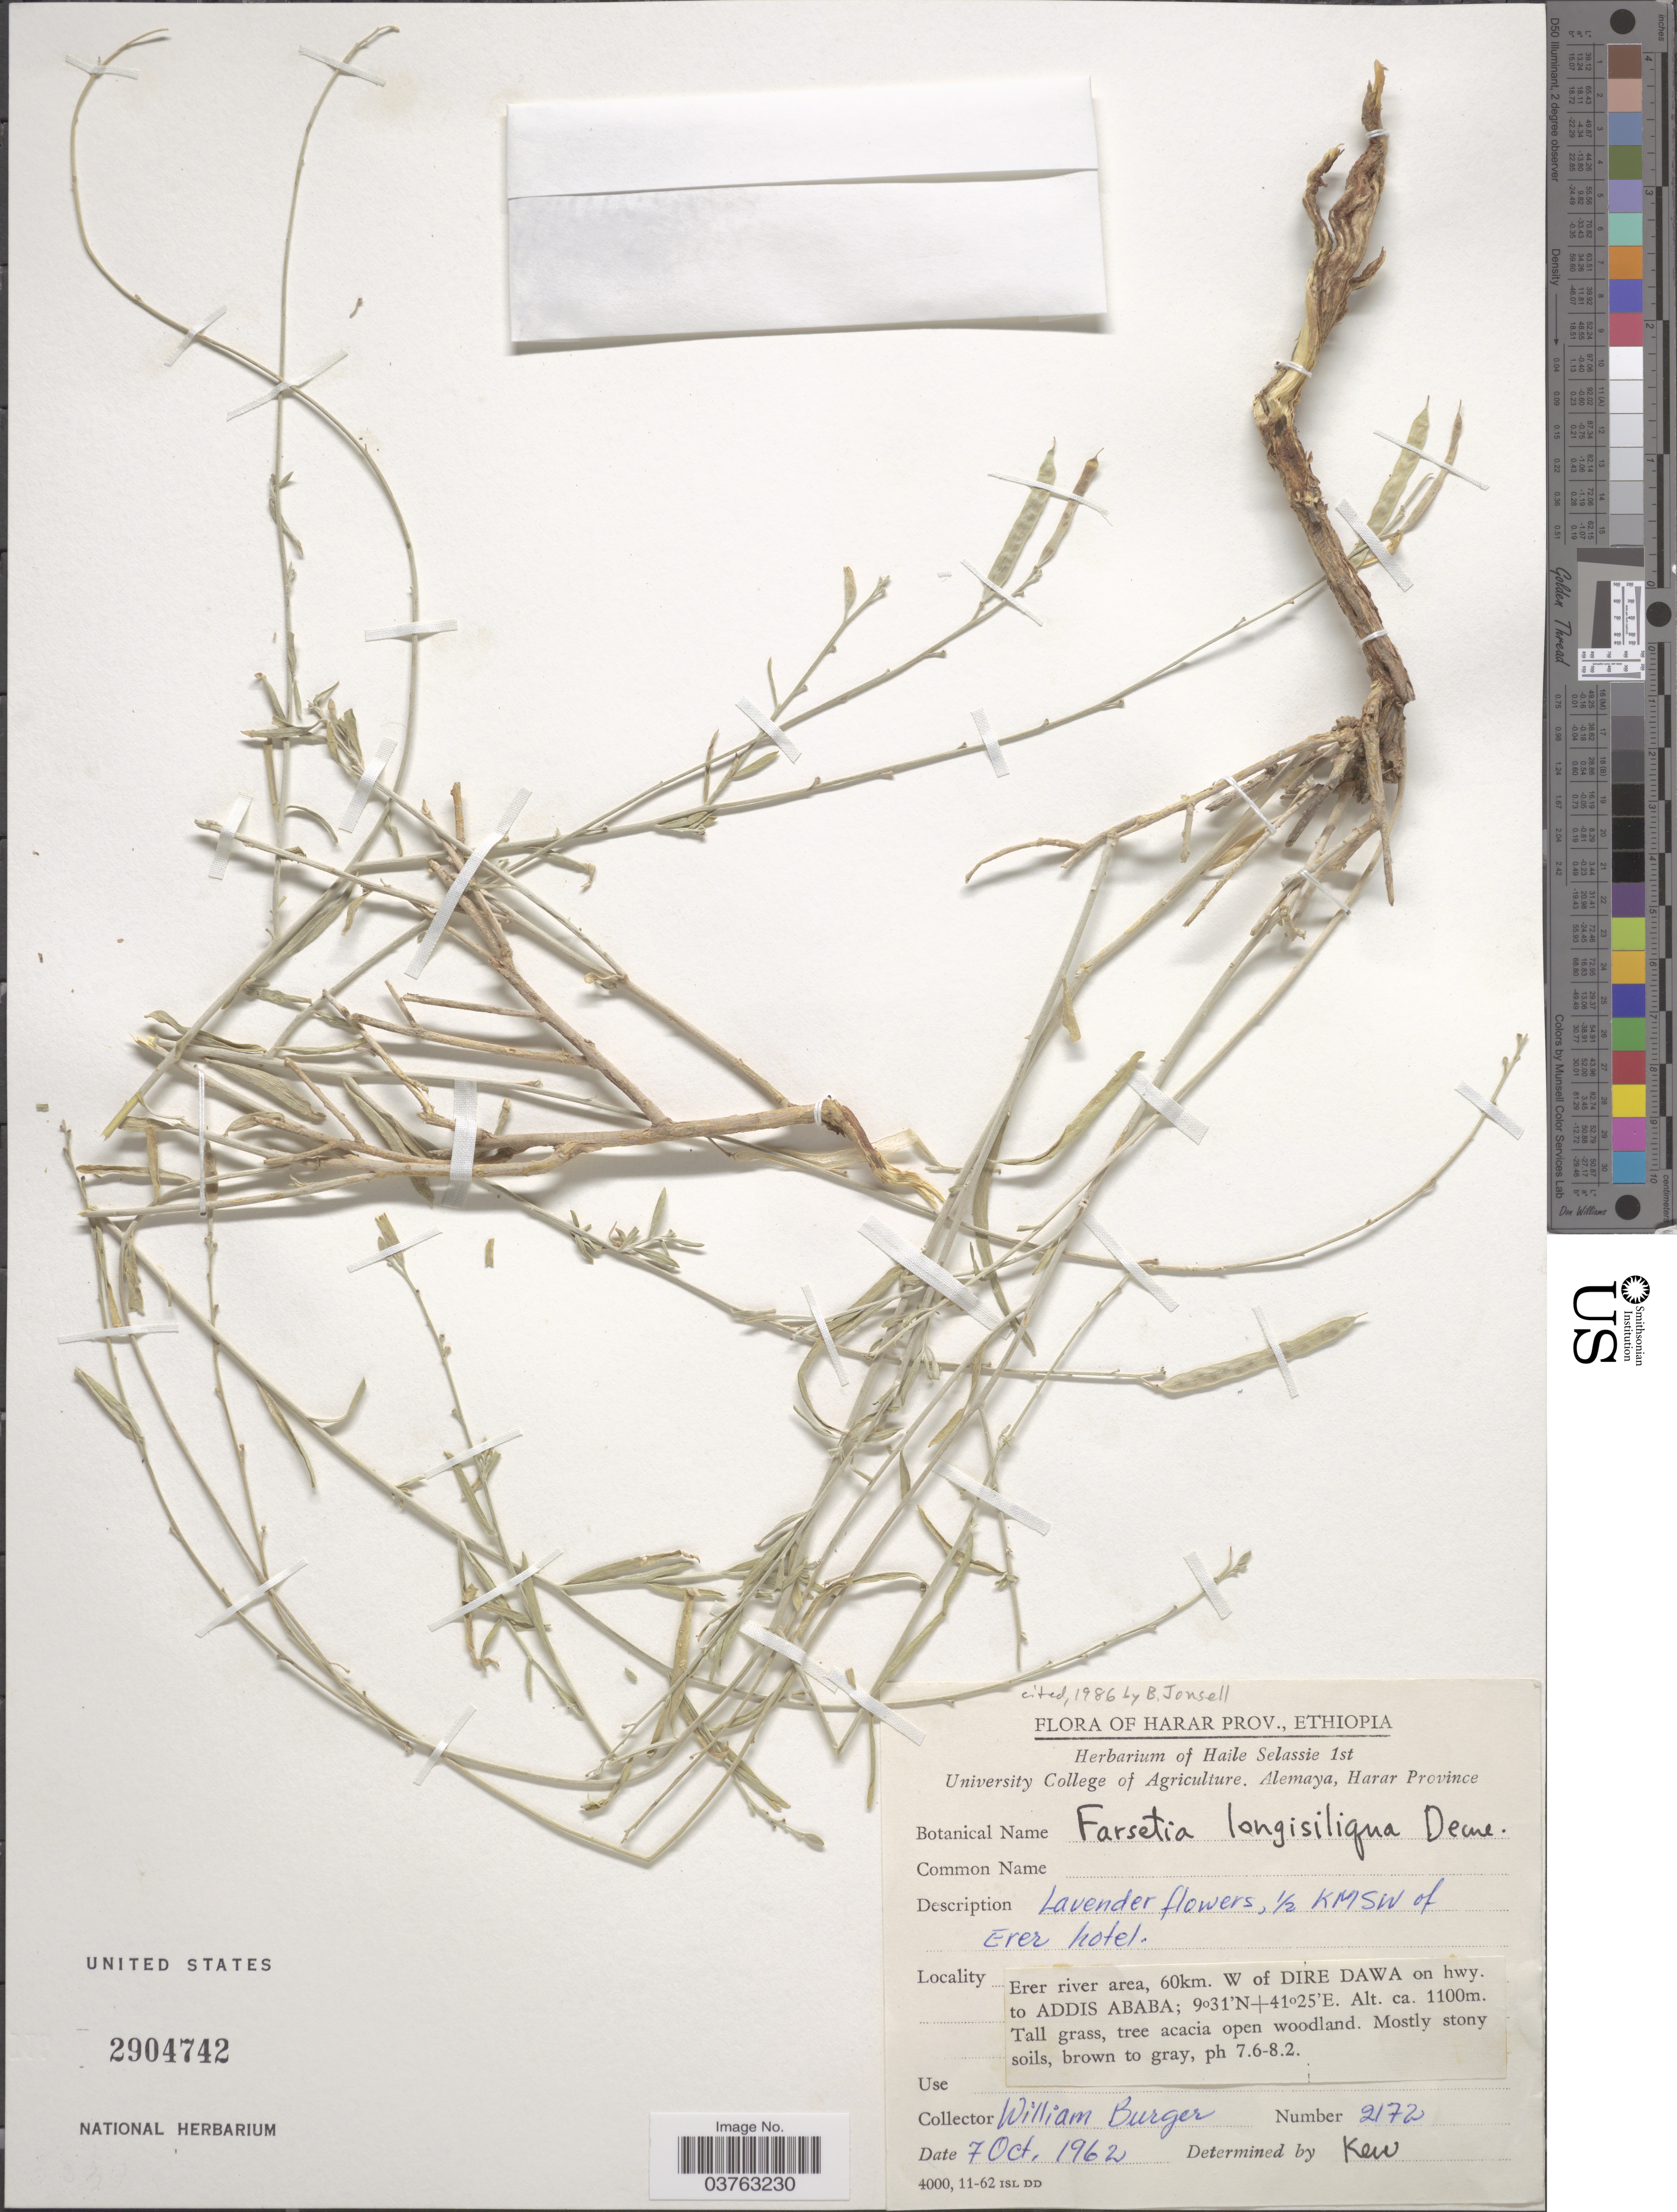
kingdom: Plantae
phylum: Tracheophyta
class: Magnoliopsida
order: Brassicales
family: Brassicaceae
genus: Farsetia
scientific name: Farsetia longisiliqua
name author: Decne.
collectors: W. Burger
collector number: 2172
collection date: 1962-10-07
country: Ethiopia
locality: ½ KM SW of Erer hotel. Erer river area, 60 km. W of Dire Dawa on hwy. to Addis Ababa.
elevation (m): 1100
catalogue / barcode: US 2904742